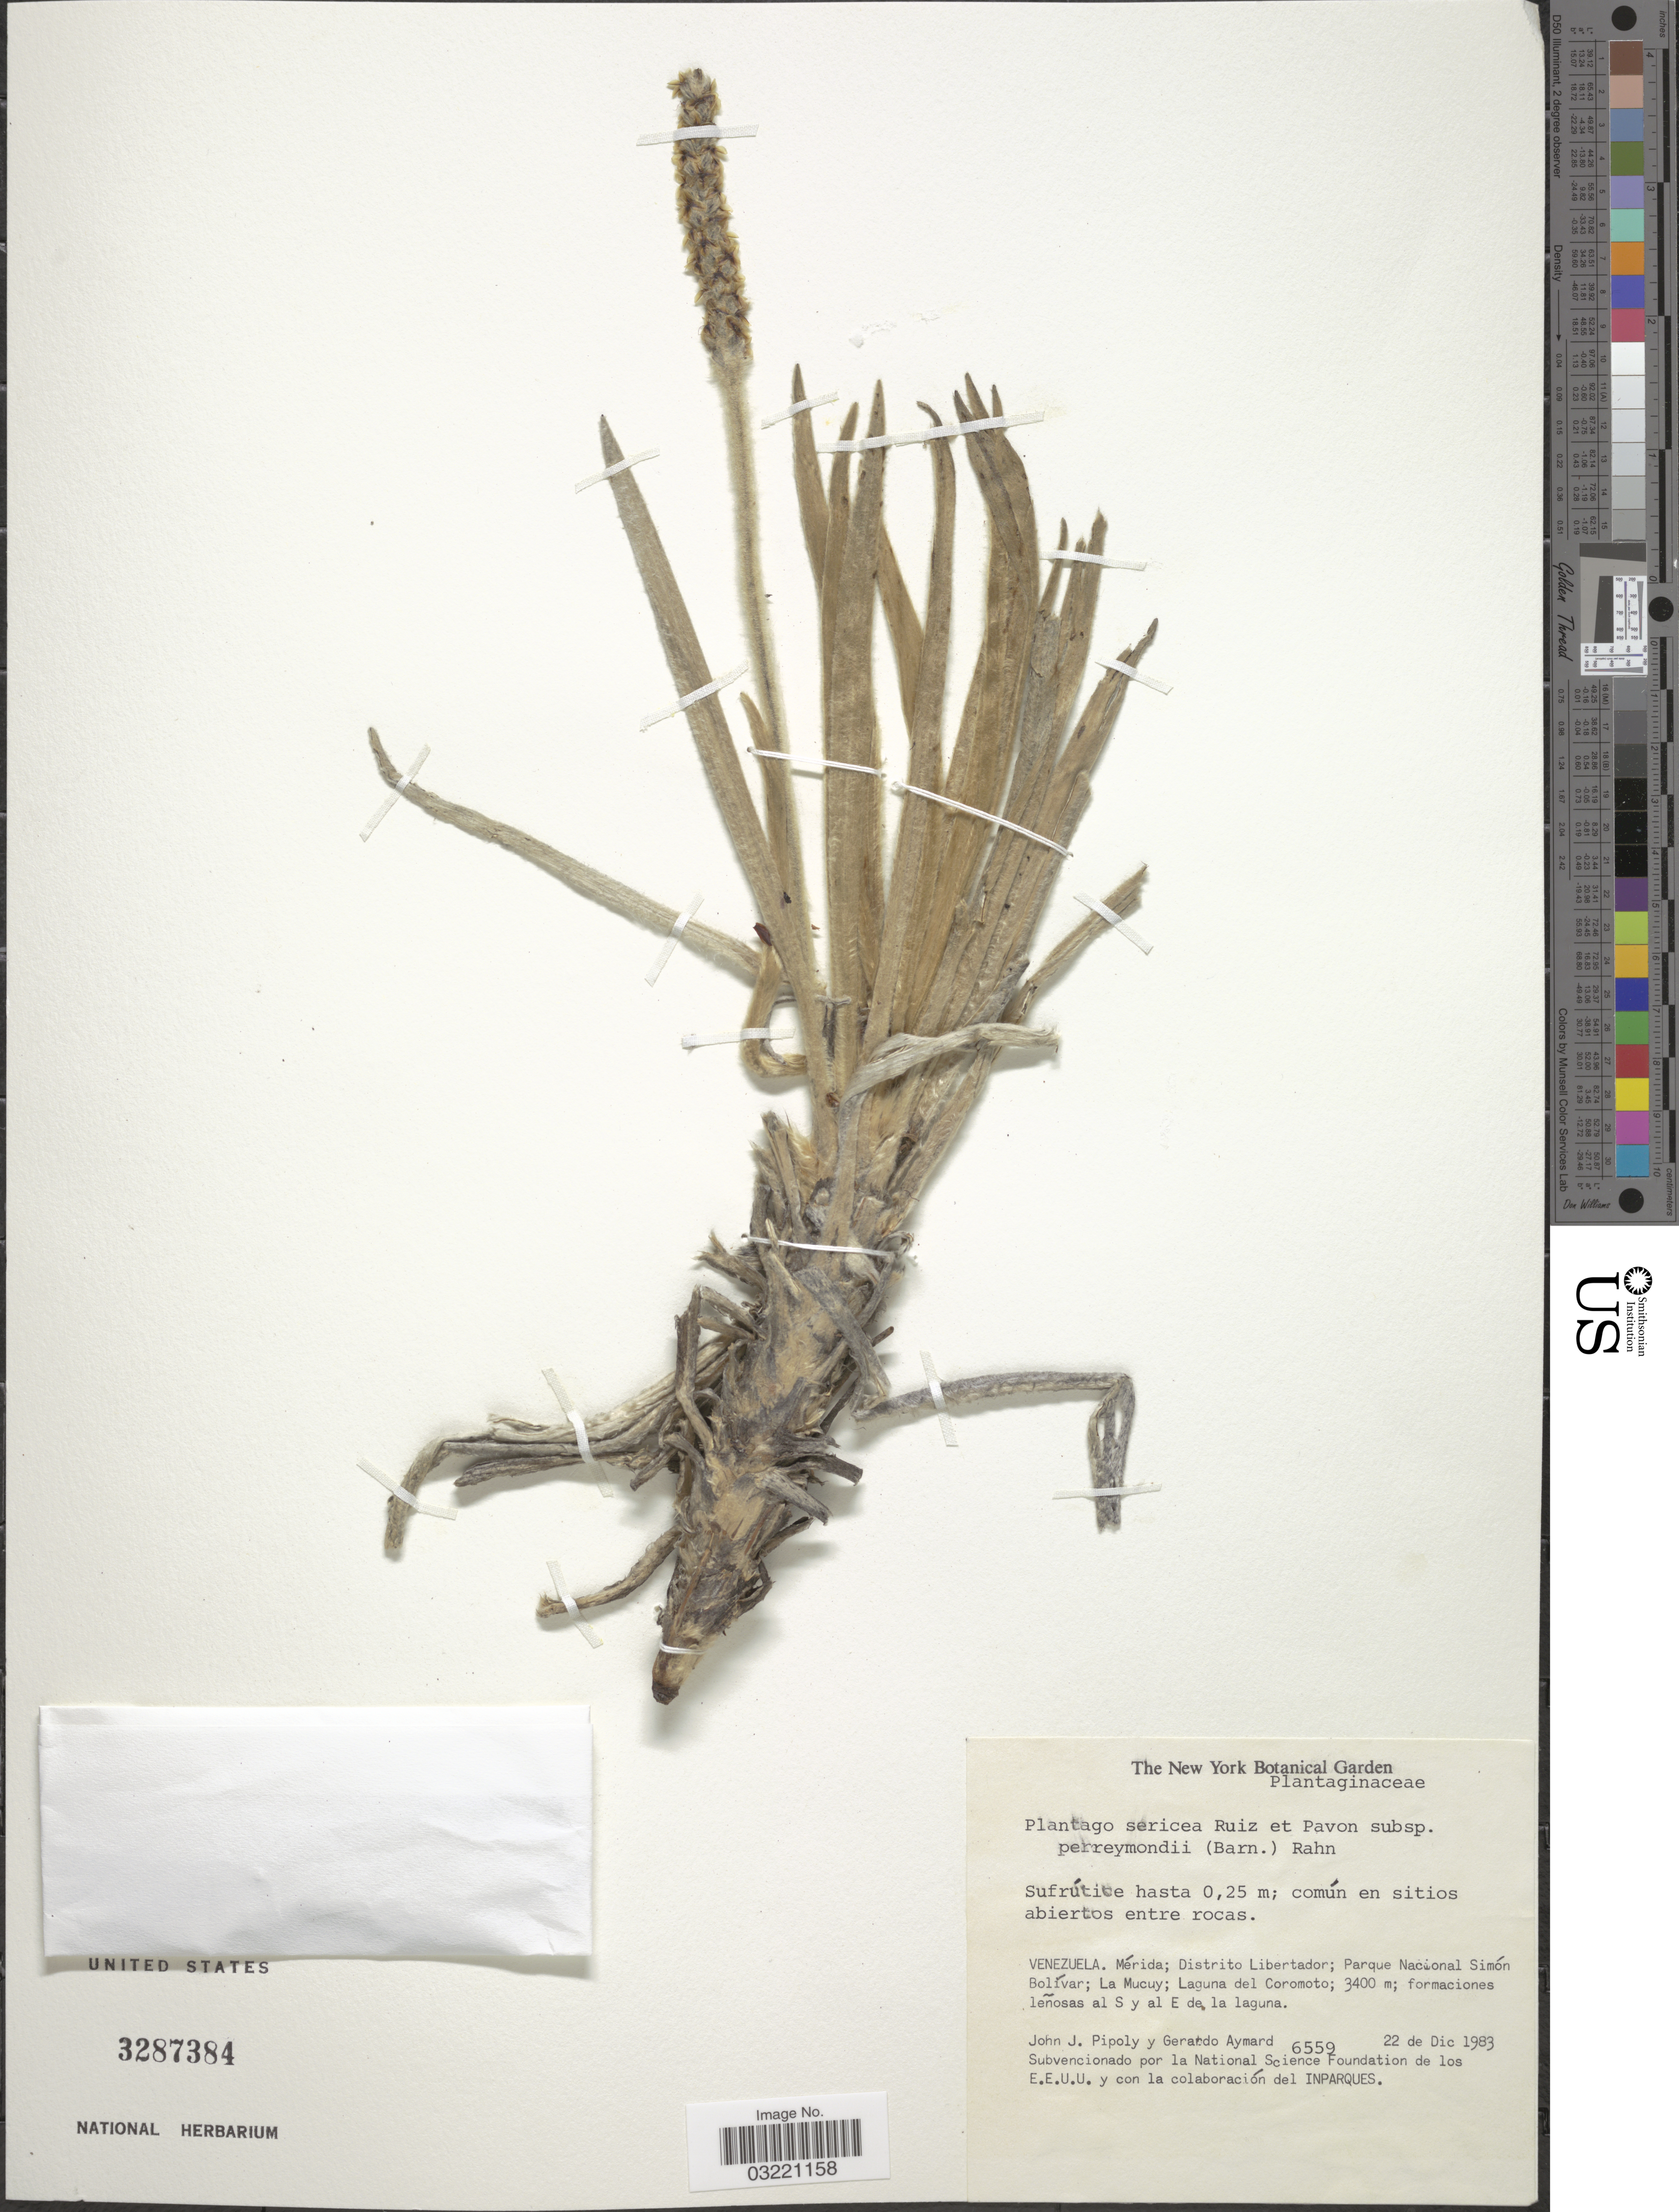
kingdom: Plantae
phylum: Tracheophyta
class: Magnoliopsida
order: Lamiales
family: Plantaginaceae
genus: Plantago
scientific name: Plantago sericea subsp. perrymondii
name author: (Barnéoud) Rahn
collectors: J. J. Pipoly & G. A. Aymard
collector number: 6559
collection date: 1983-12-22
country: Venezuela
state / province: Mérida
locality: Distrito Libertador; Parque Nacional Simón Bolívar, La Mucuy, Laguna del Coromoto.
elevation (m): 3400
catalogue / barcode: US 3287384